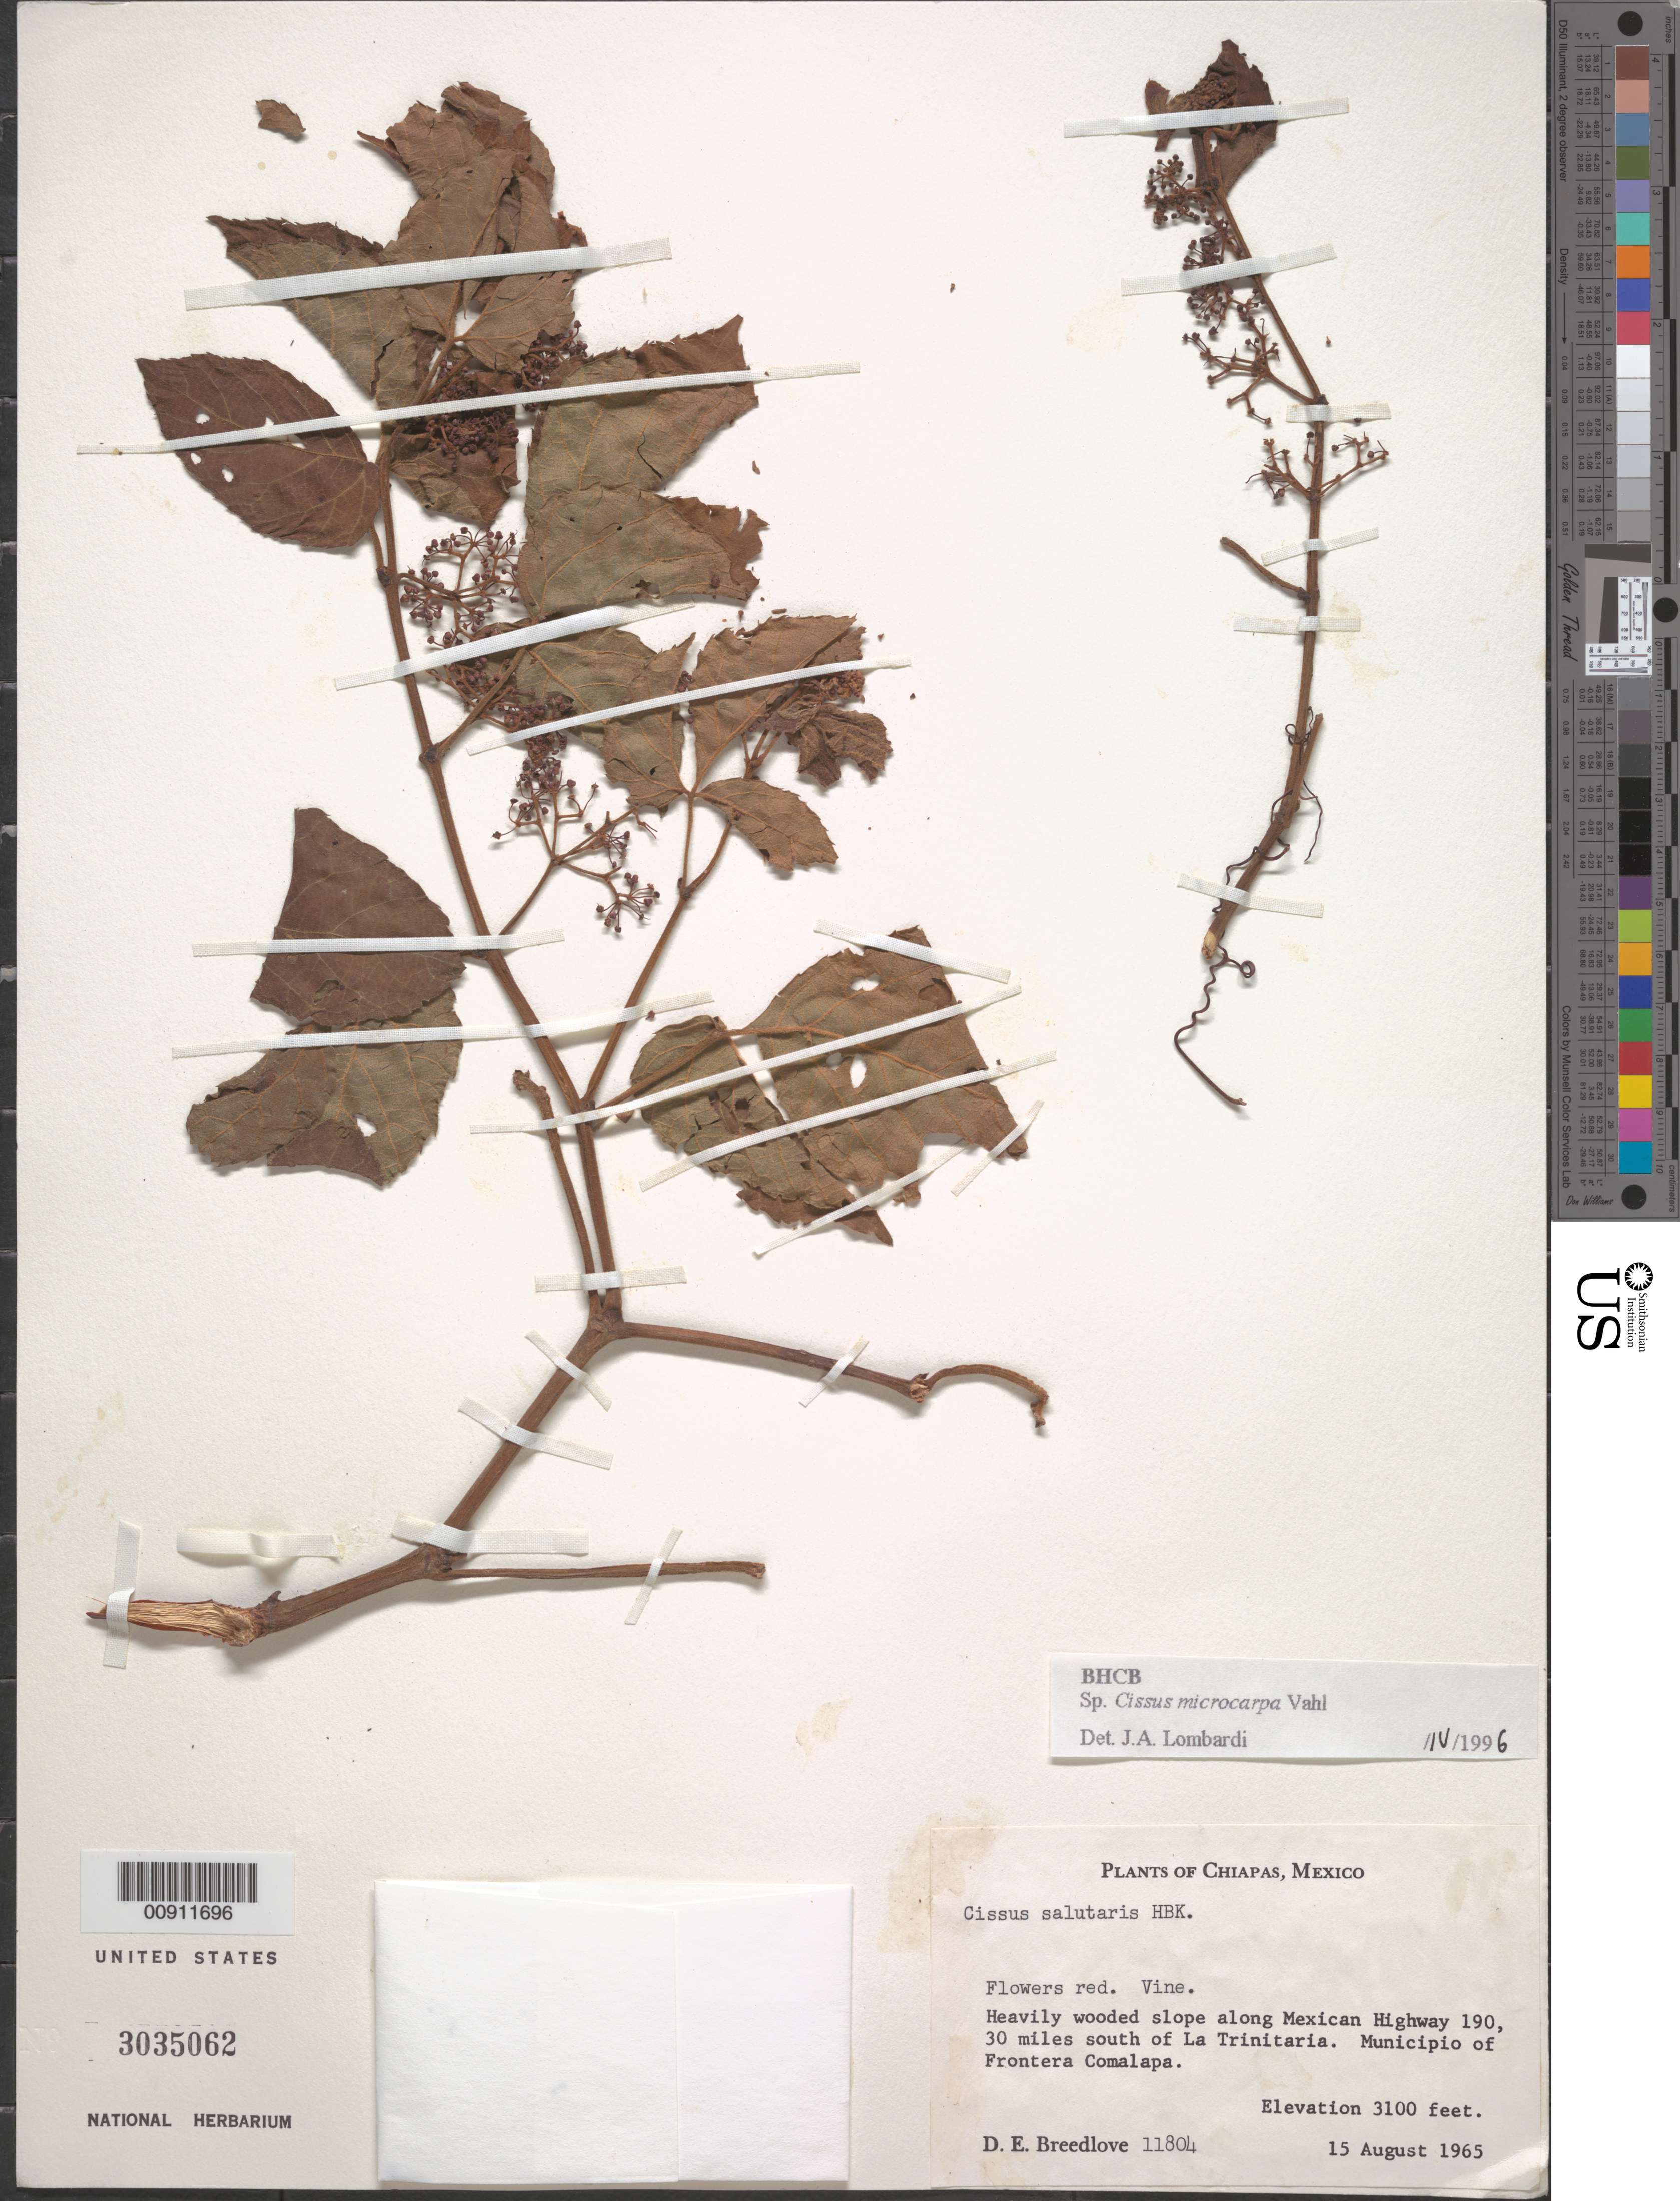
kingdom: Plantae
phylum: Tracheophyta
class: Magnoliopsida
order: Vitales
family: Vitaceae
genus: Cissus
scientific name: Cissus microcarpa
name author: Vahl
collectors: D. E. Breedlove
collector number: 11804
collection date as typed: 15 Aug 1965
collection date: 1965-08-15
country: Mexico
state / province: Chiapas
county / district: Frontera Comalapa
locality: Along Mexican Highway 190, 30 miles south of La Trinitaria. Municipio of Frontera Comalapa, Chiapas.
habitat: Heavily wooded slope.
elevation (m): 945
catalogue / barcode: US 3035062